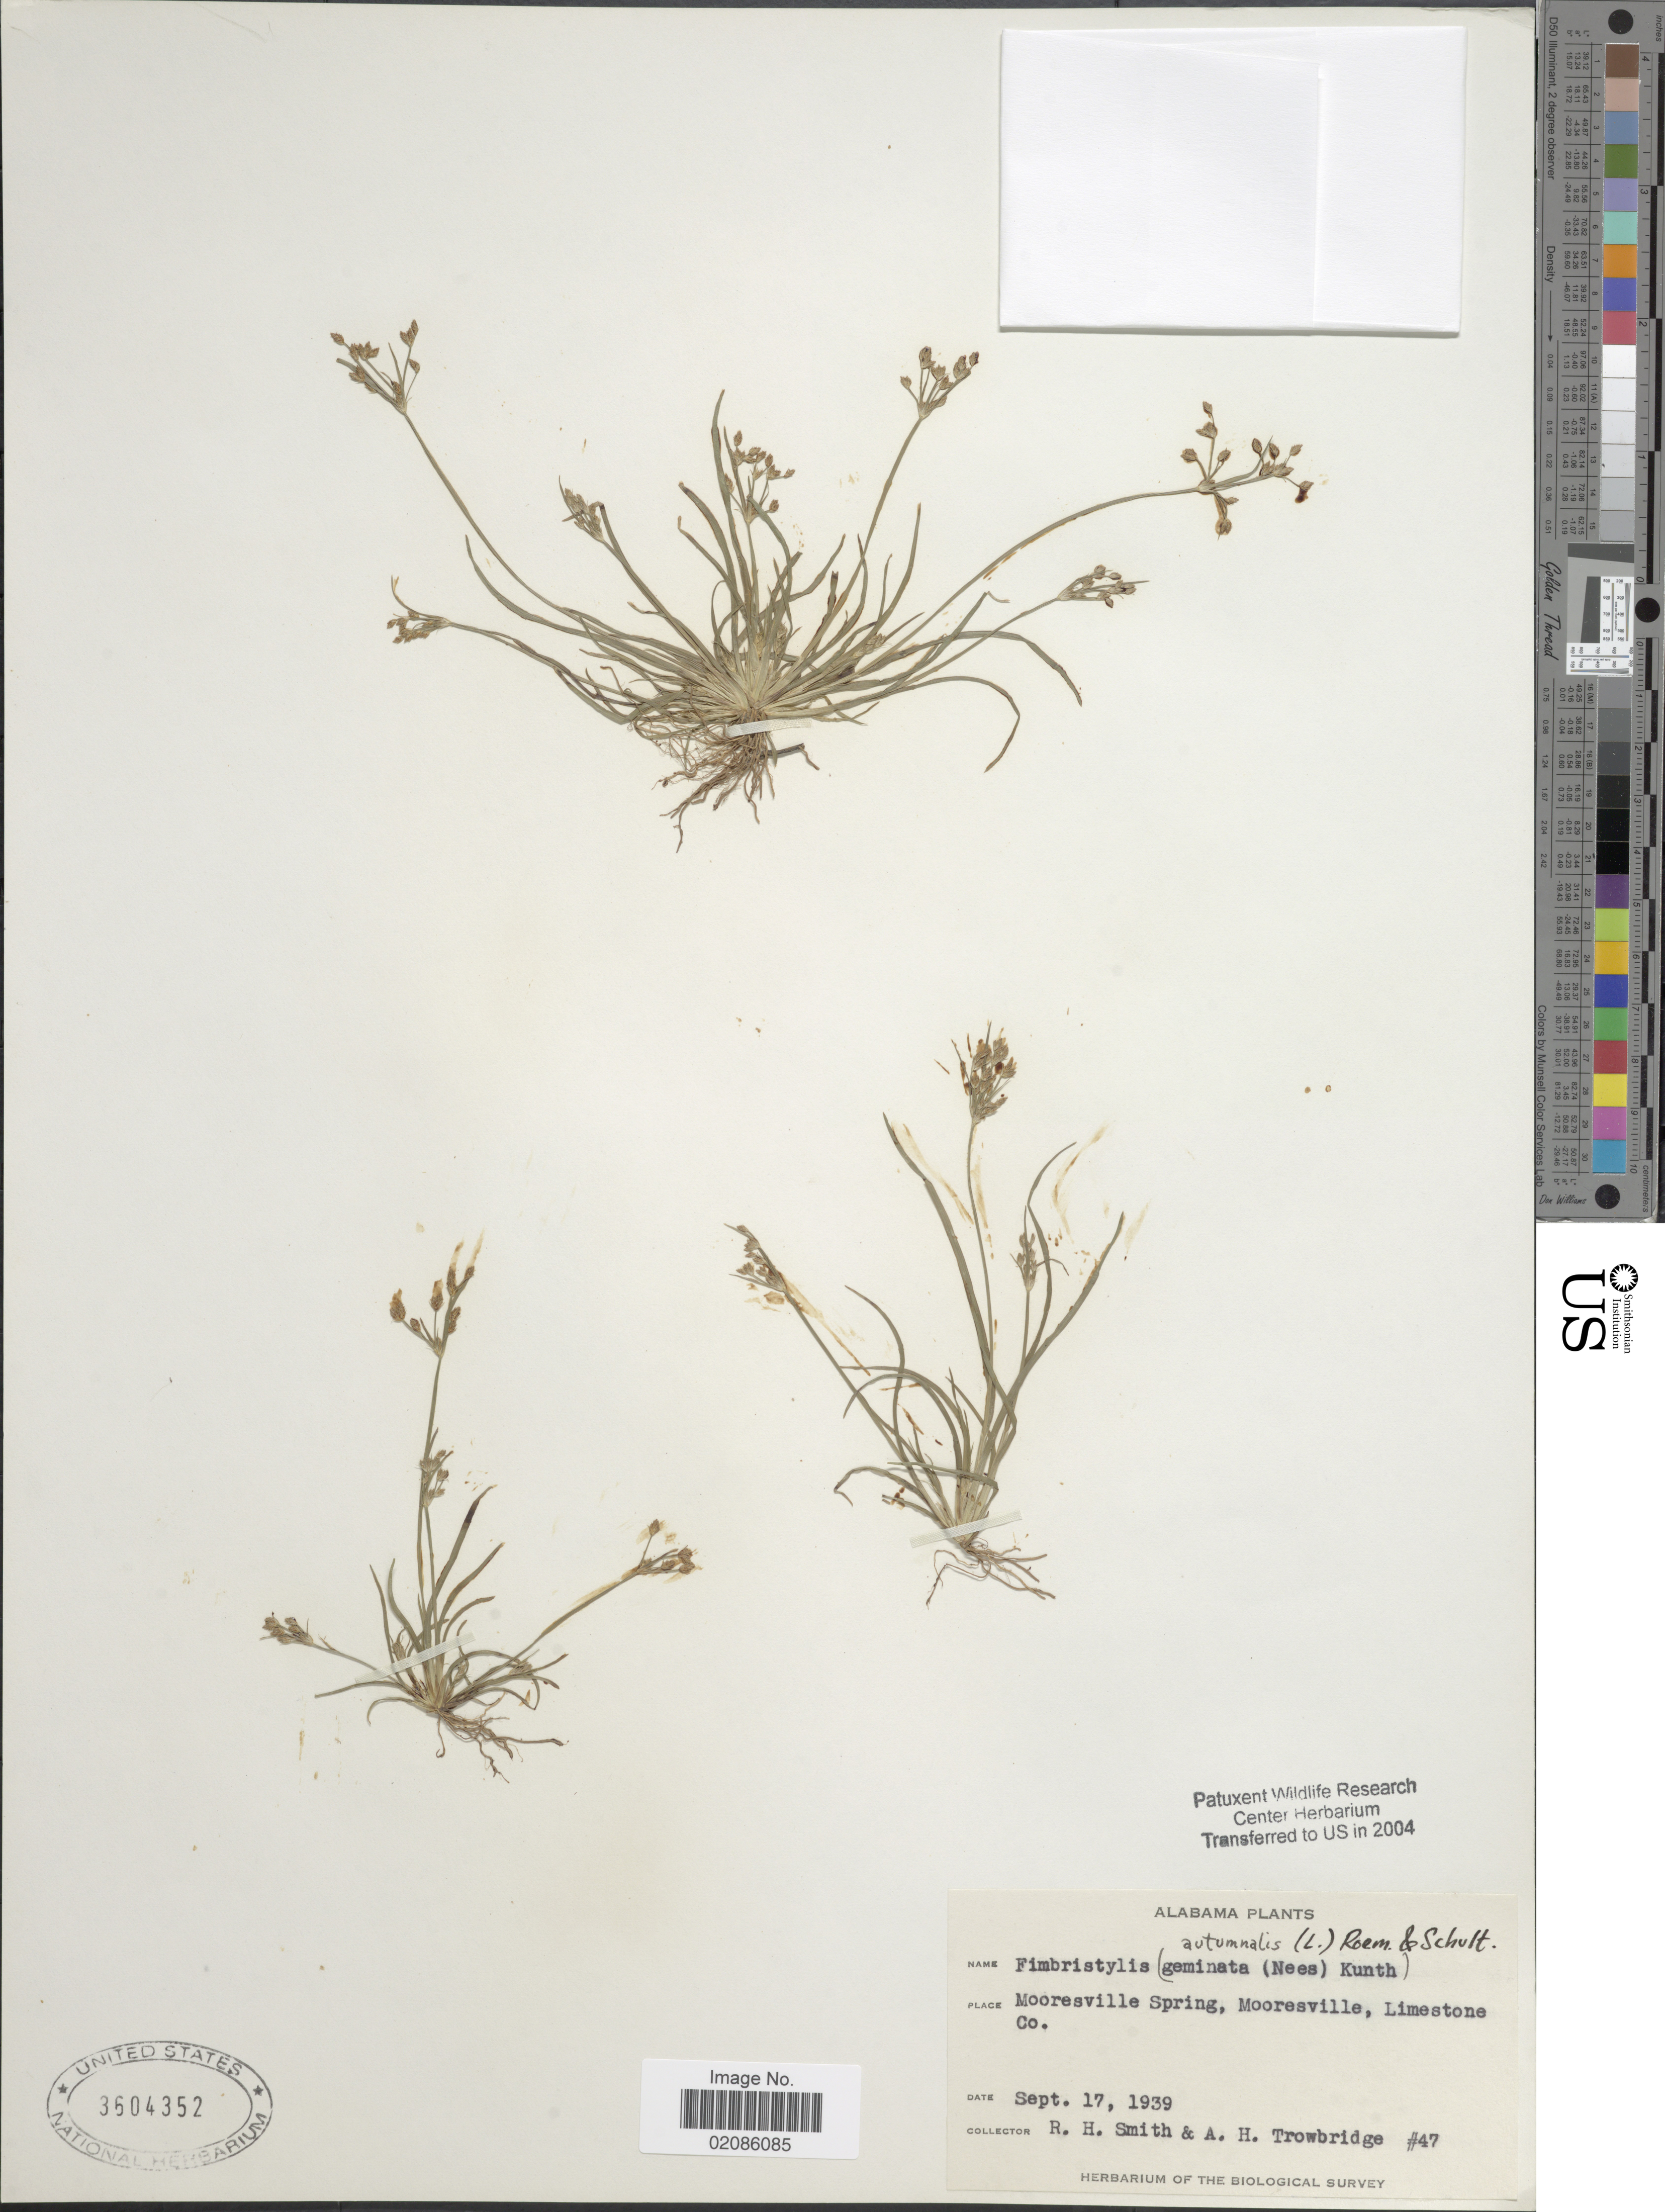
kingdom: Plantae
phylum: Tracheophyta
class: Liliopsida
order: Poales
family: Cyperaceae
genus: Fimbristylis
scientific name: Fimbristylis autumnalis (L.) Roem. & Schult.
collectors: R. H. Smith & A. H. Trowbridge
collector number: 47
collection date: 1939-09-17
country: United States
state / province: Alabama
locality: Mooresville Spring, Mooresville, Limestone Co.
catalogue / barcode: US 3604352